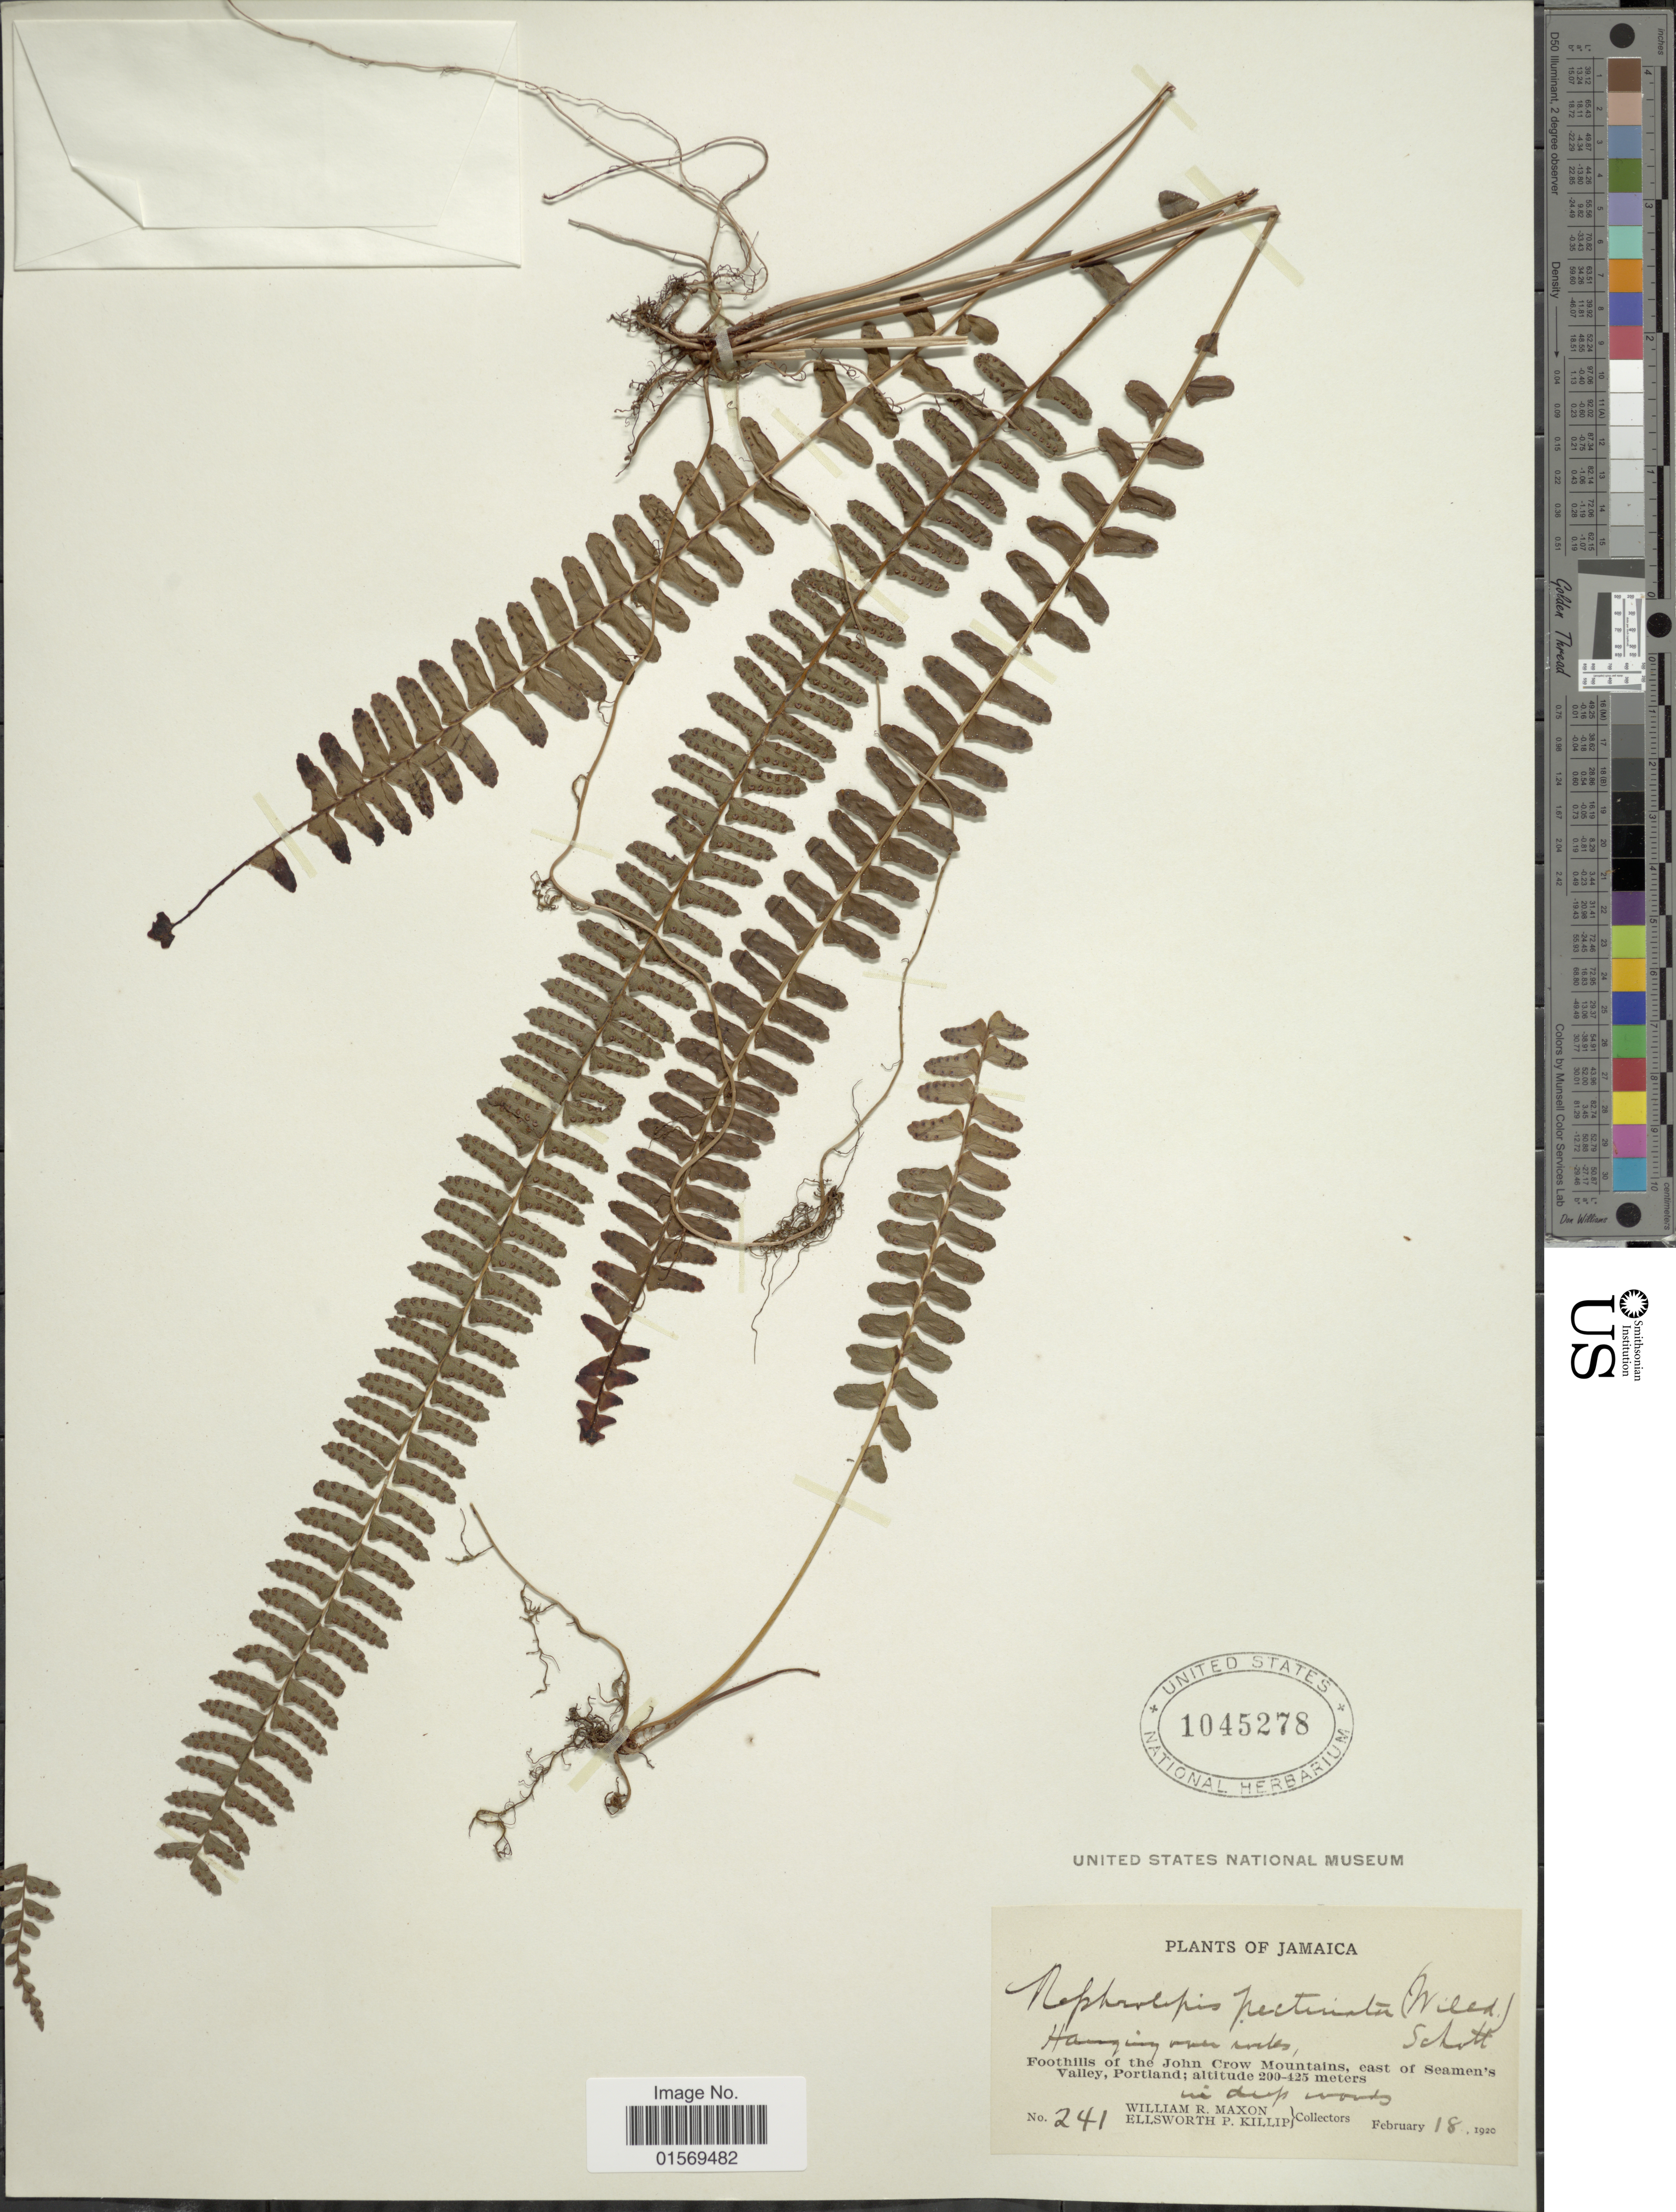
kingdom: Plantae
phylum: Tracheophyta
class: Polypodiopsida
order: Polypodiales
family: Nephrolepidaceae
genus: Nephrolepis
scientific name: Nephrolepis pectinata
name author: (Willd.) Schott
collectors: W. R. Maxon & E. P. Killip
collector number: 241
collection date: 1920-02-18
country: Jamaica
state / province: Portland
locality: Jamaica, Foothills of the John Crow Mountains, east of Seamen's Valley, Portland.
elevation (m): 200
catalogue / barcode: US 1045278